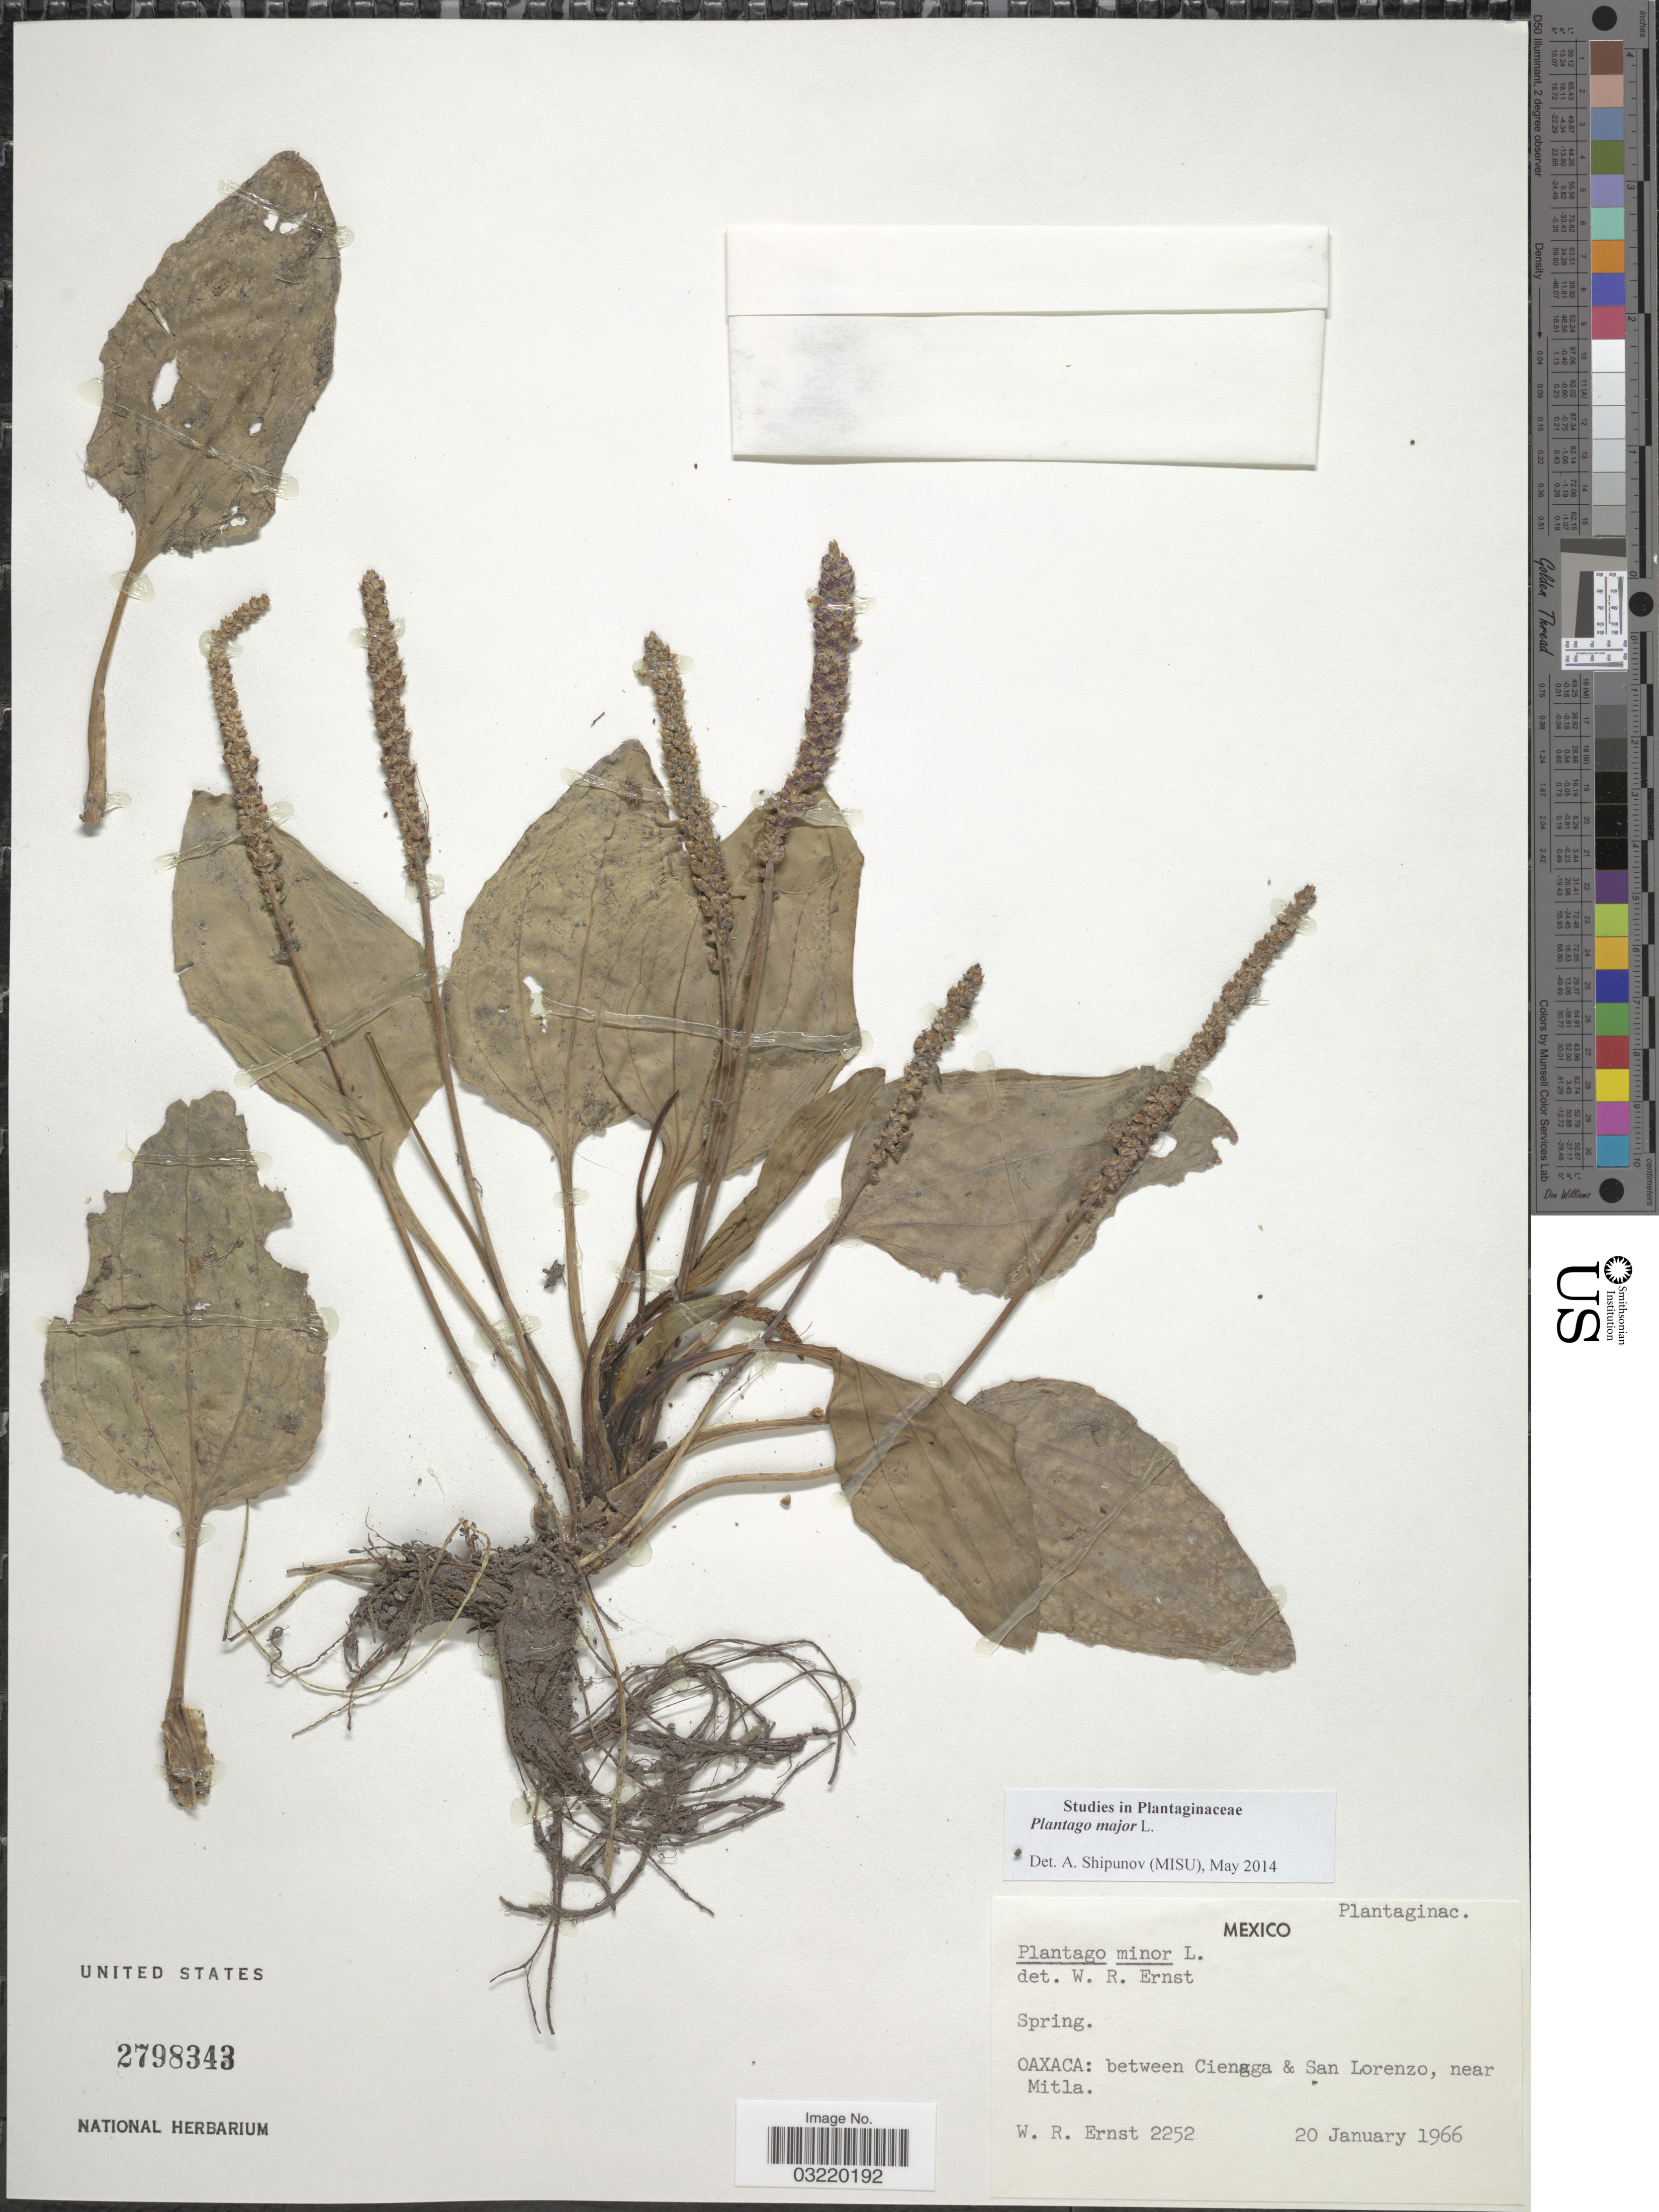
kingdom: Plantae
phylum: Tracheophyta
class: Magnoliopsida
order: Lamiales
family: Plantaginaceae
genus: Plantago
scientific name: Plantago major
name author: L.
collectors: W. R. Ernst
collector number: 2252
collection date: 1966-01-20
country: Mexico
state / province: Oaxaca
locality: Between Cienaga & San Lorenzo, near Mitla.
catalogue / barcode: US 2798343